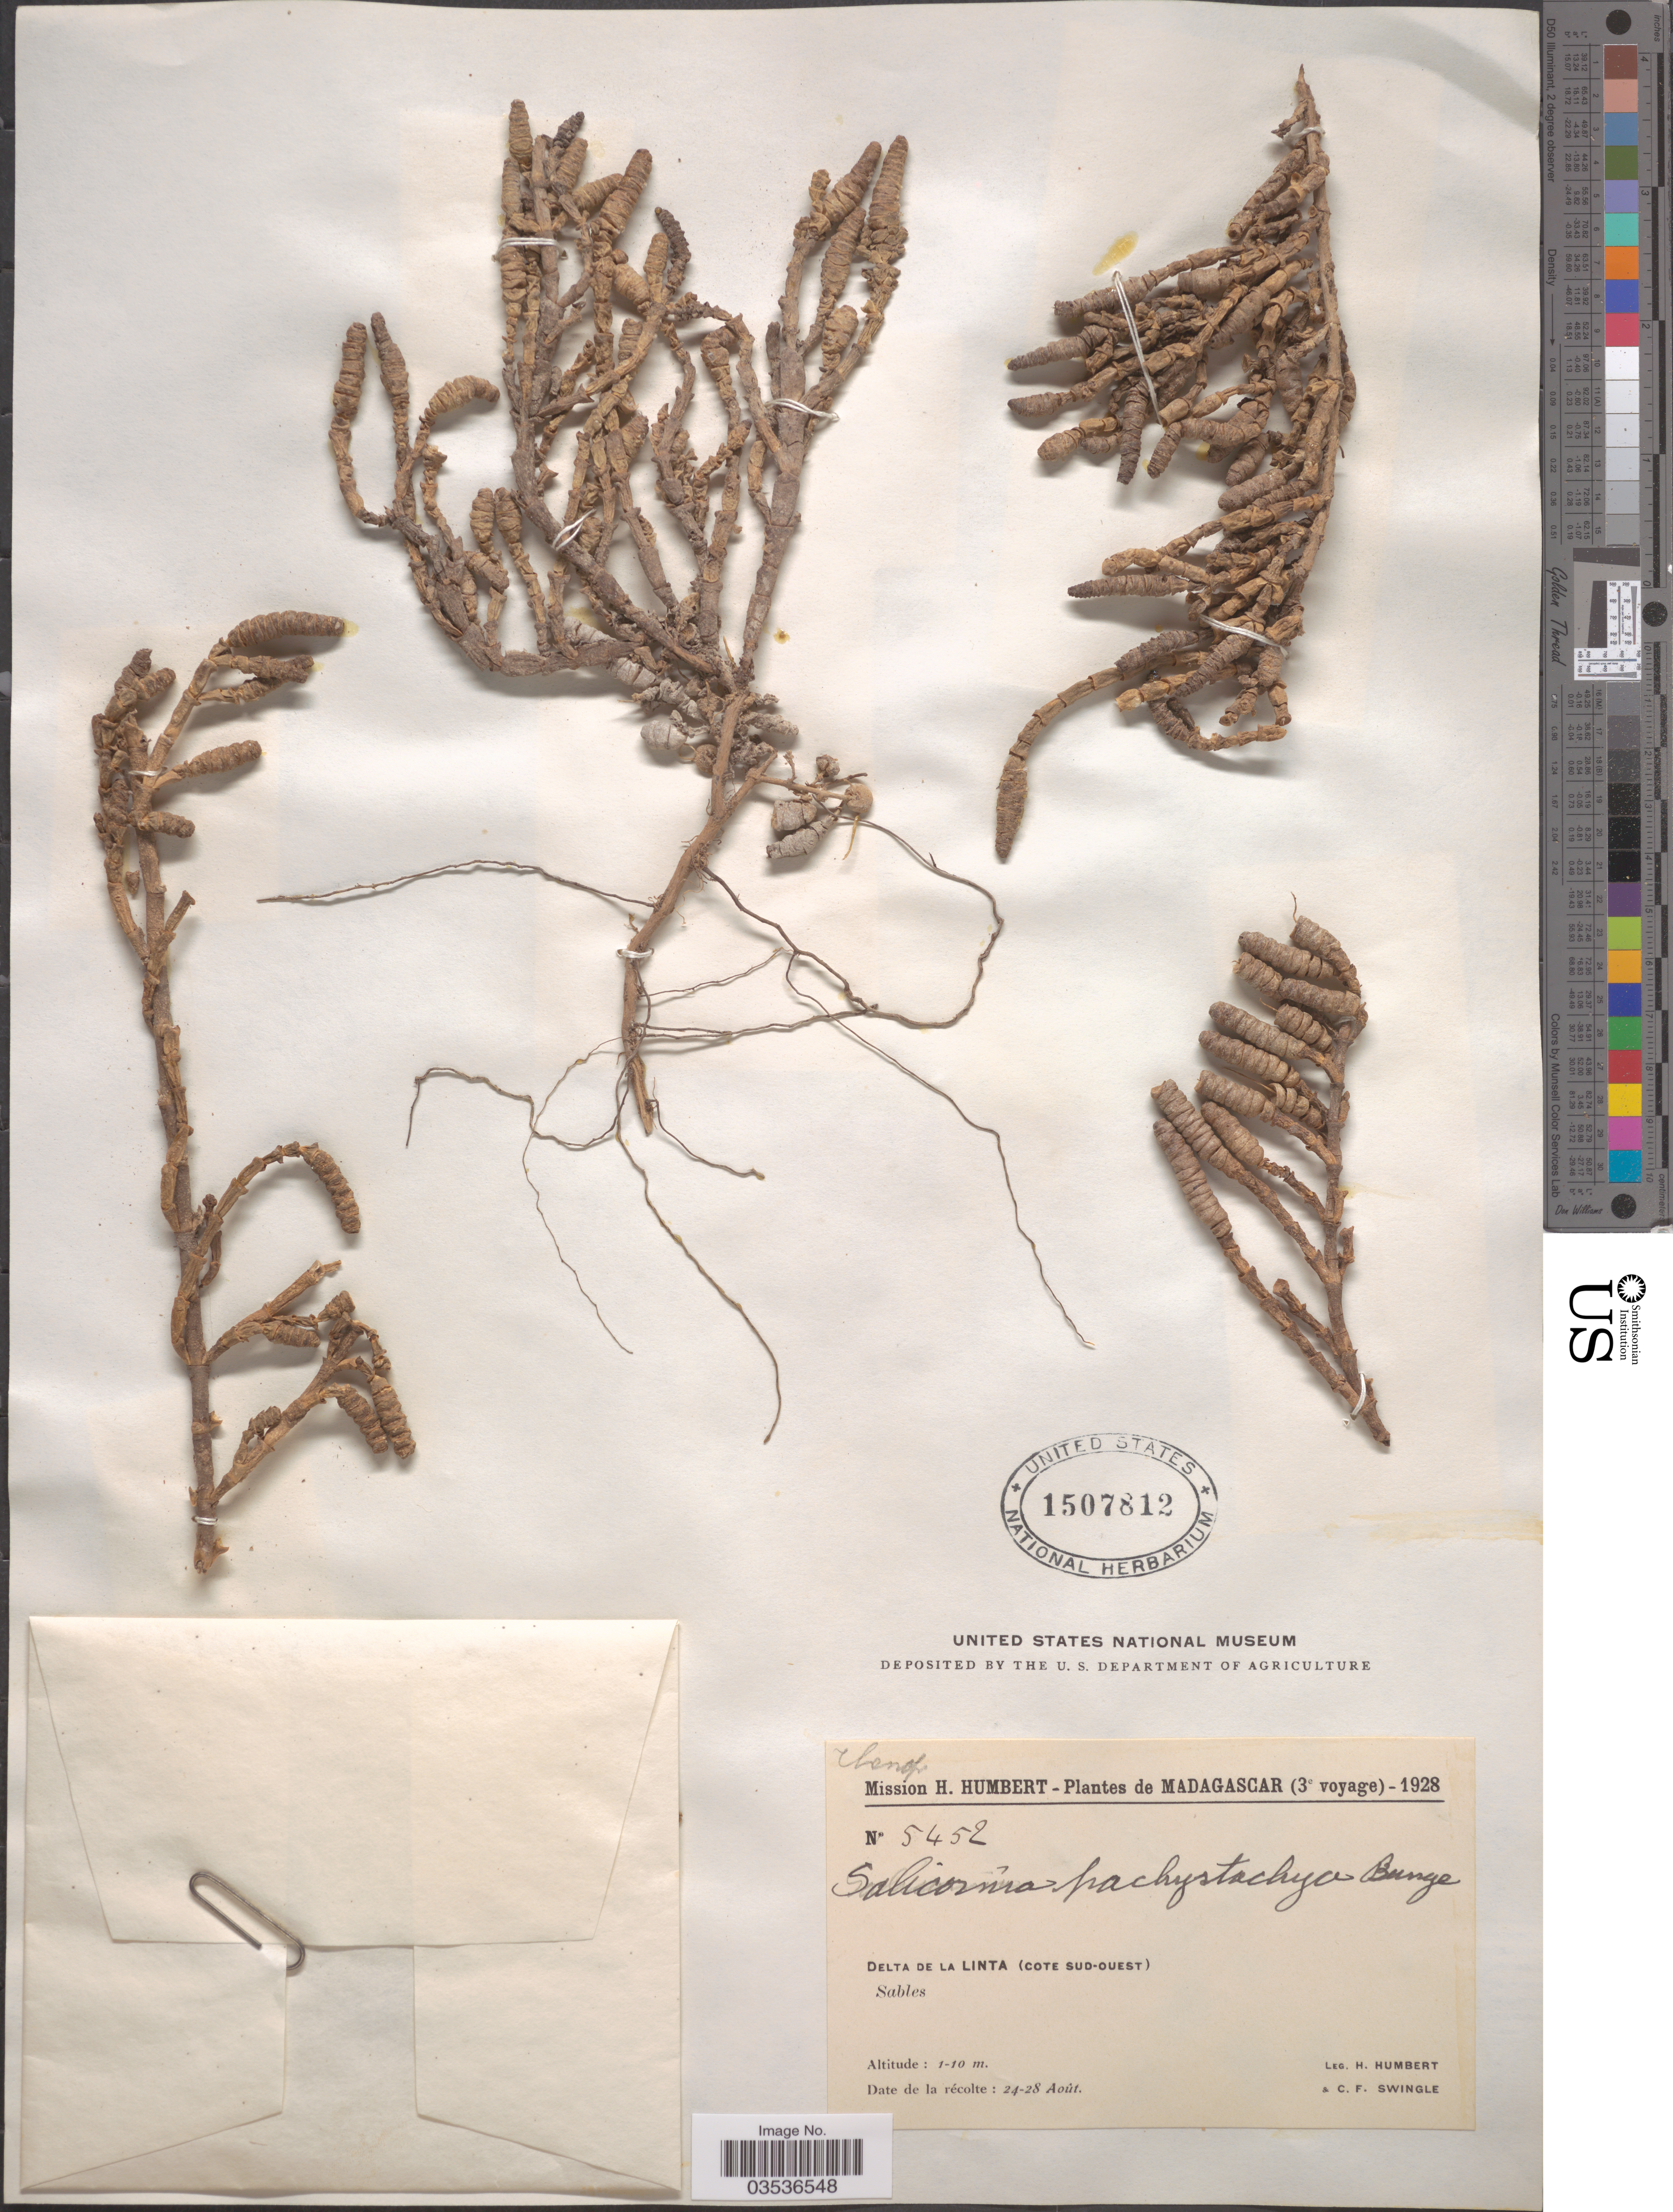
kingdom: Plantae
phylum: Tracheophyta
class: Magnoliopsida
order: Caryophyllales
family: Amaranthaceae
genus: Salicornia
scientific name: Salicornia pachystachya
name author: Bunge ex Ung.-Sternb.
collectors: H. Humbert & C. Swingle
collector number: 5452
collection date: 1928-08-24/1928-08-28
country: Madagascar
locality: Delta de la Linta (Cote Sud-Ouest).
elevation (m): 1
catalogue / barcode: US 1507812